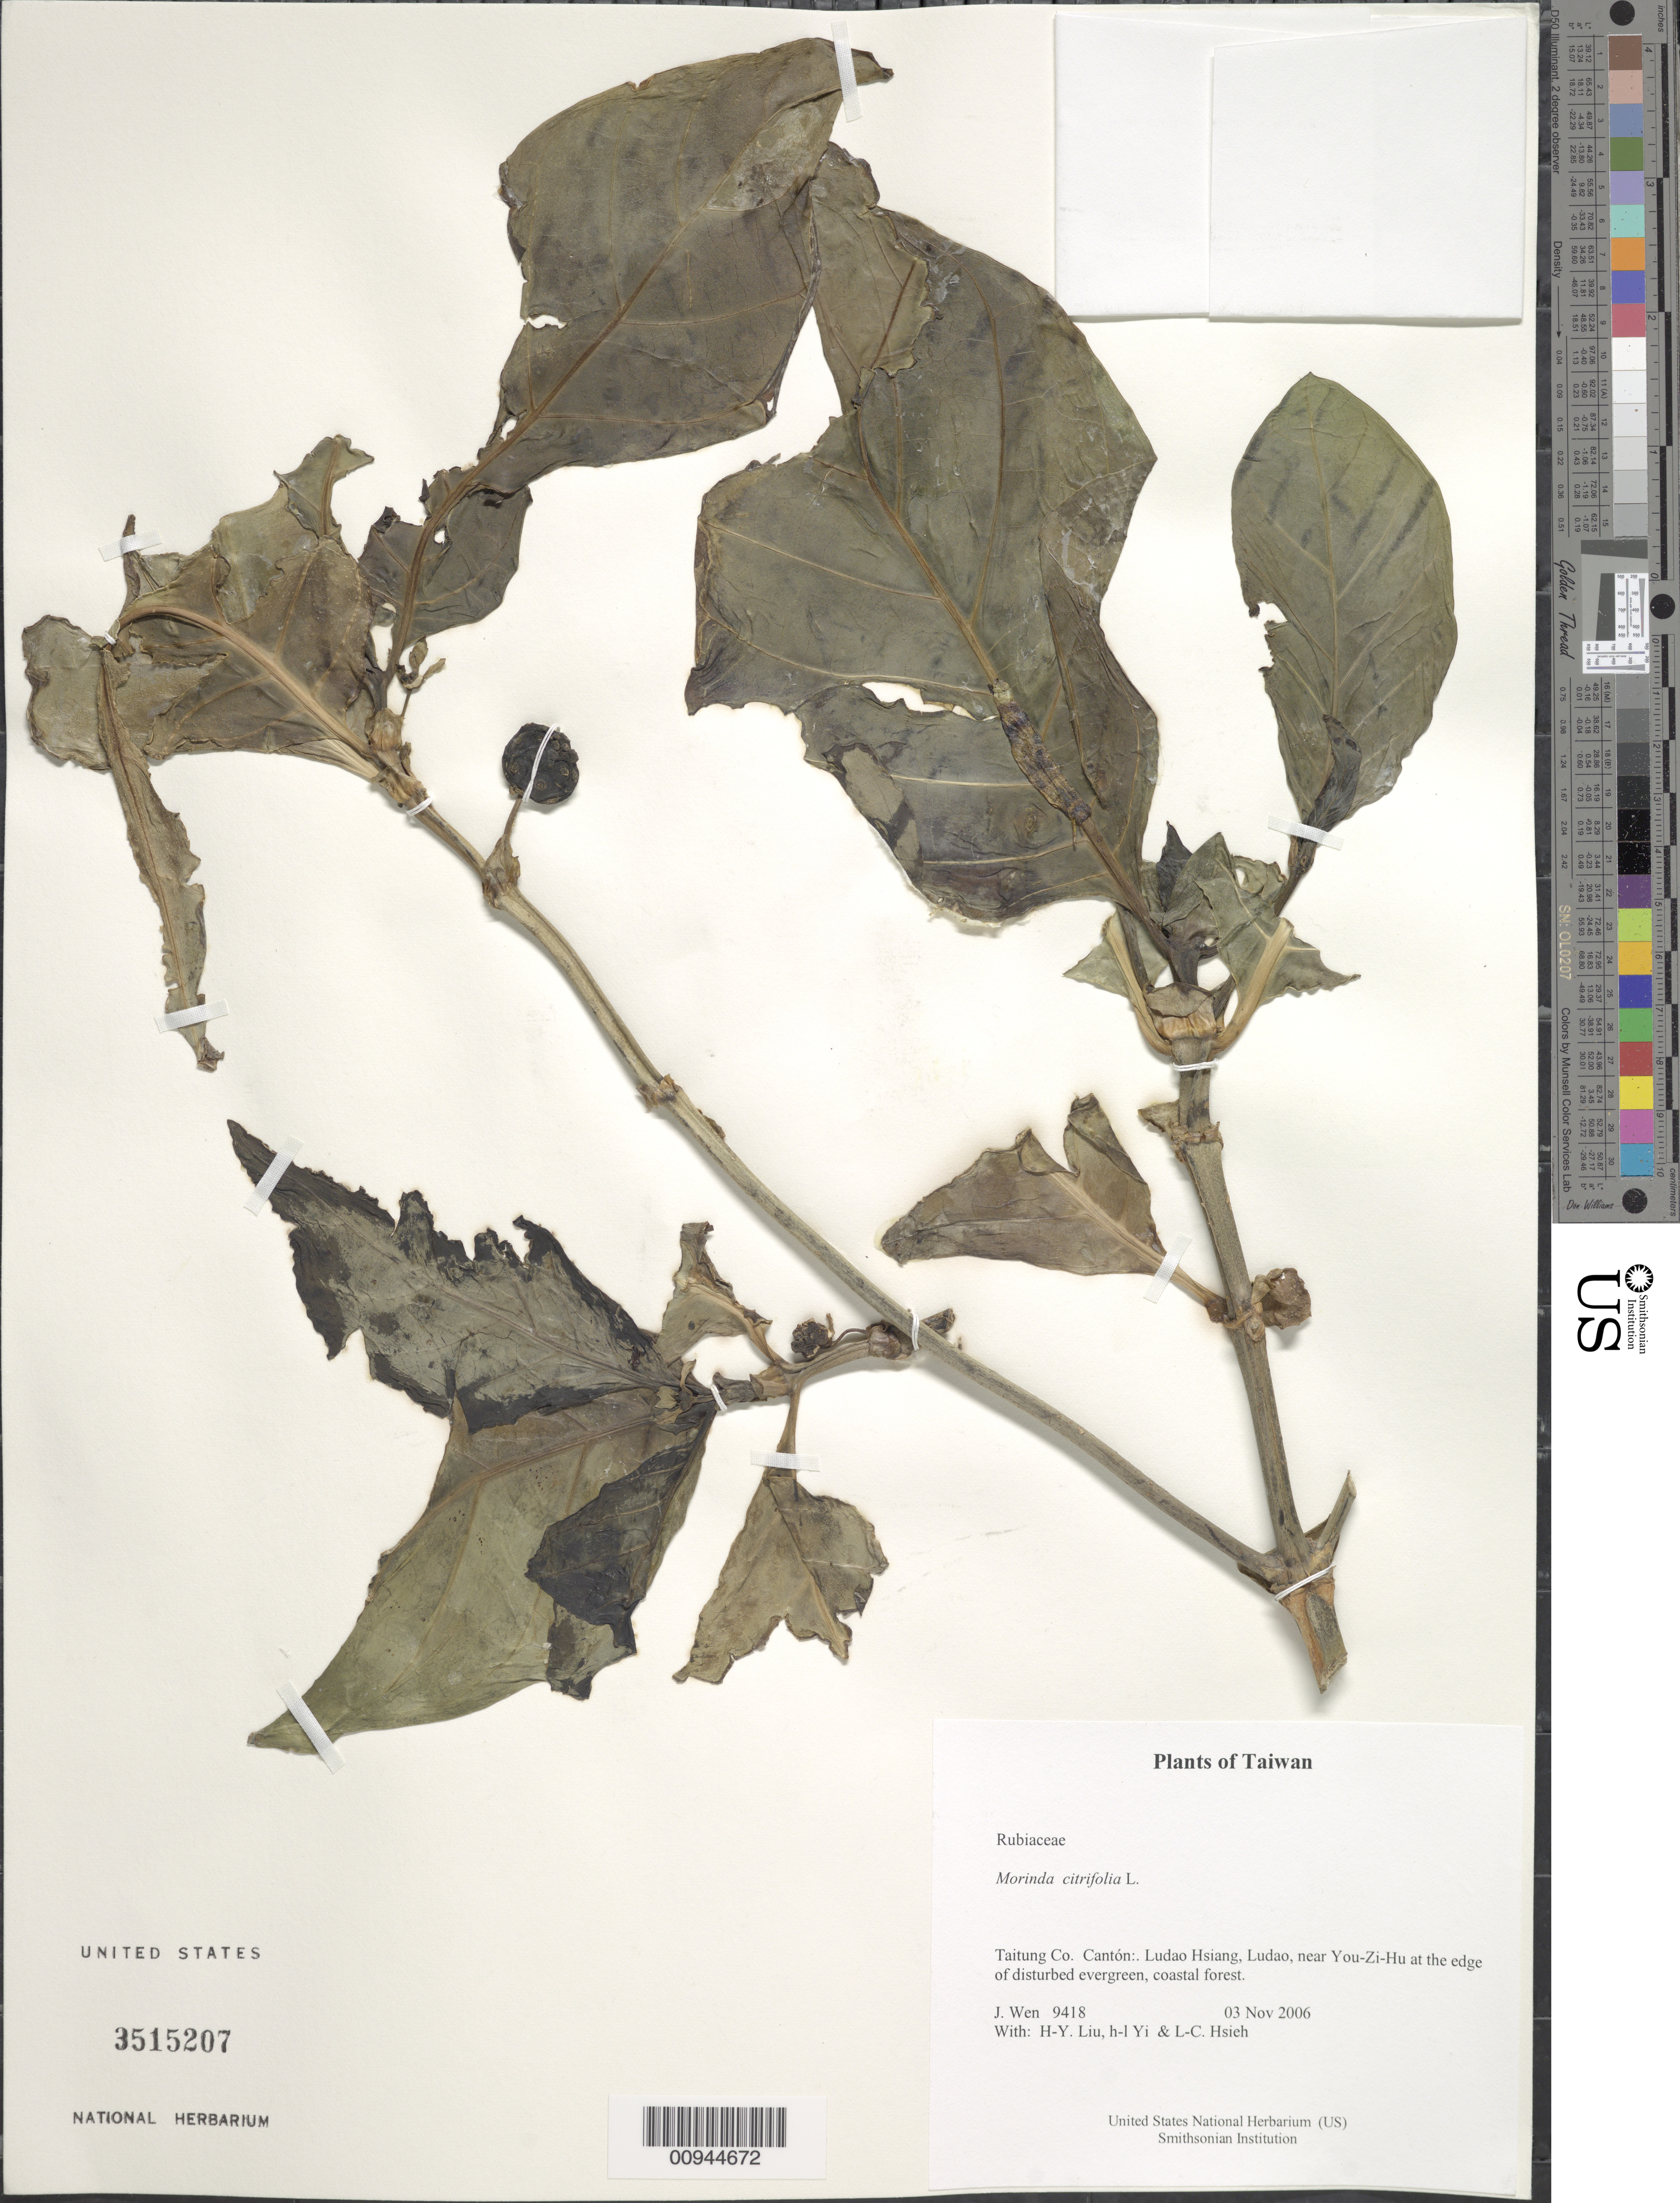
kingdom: Plantae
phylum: Tracheophyta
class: Magnoliopsida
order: Gentianales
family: Rubiaceae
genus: Morinda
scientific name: Morinda citrifolia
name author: L.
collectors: J. Wen, H. Liu & L. Hsieh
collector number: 9418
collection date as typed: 03 Nov 2006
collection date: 2006-11-03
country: Taiwan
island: Taiwan [Formosa]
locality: Ludao Hsiang, Ludao, near You-Zi-Hu at the edge of disturbed evergreen, coastal forest.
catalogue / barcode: US 3515207